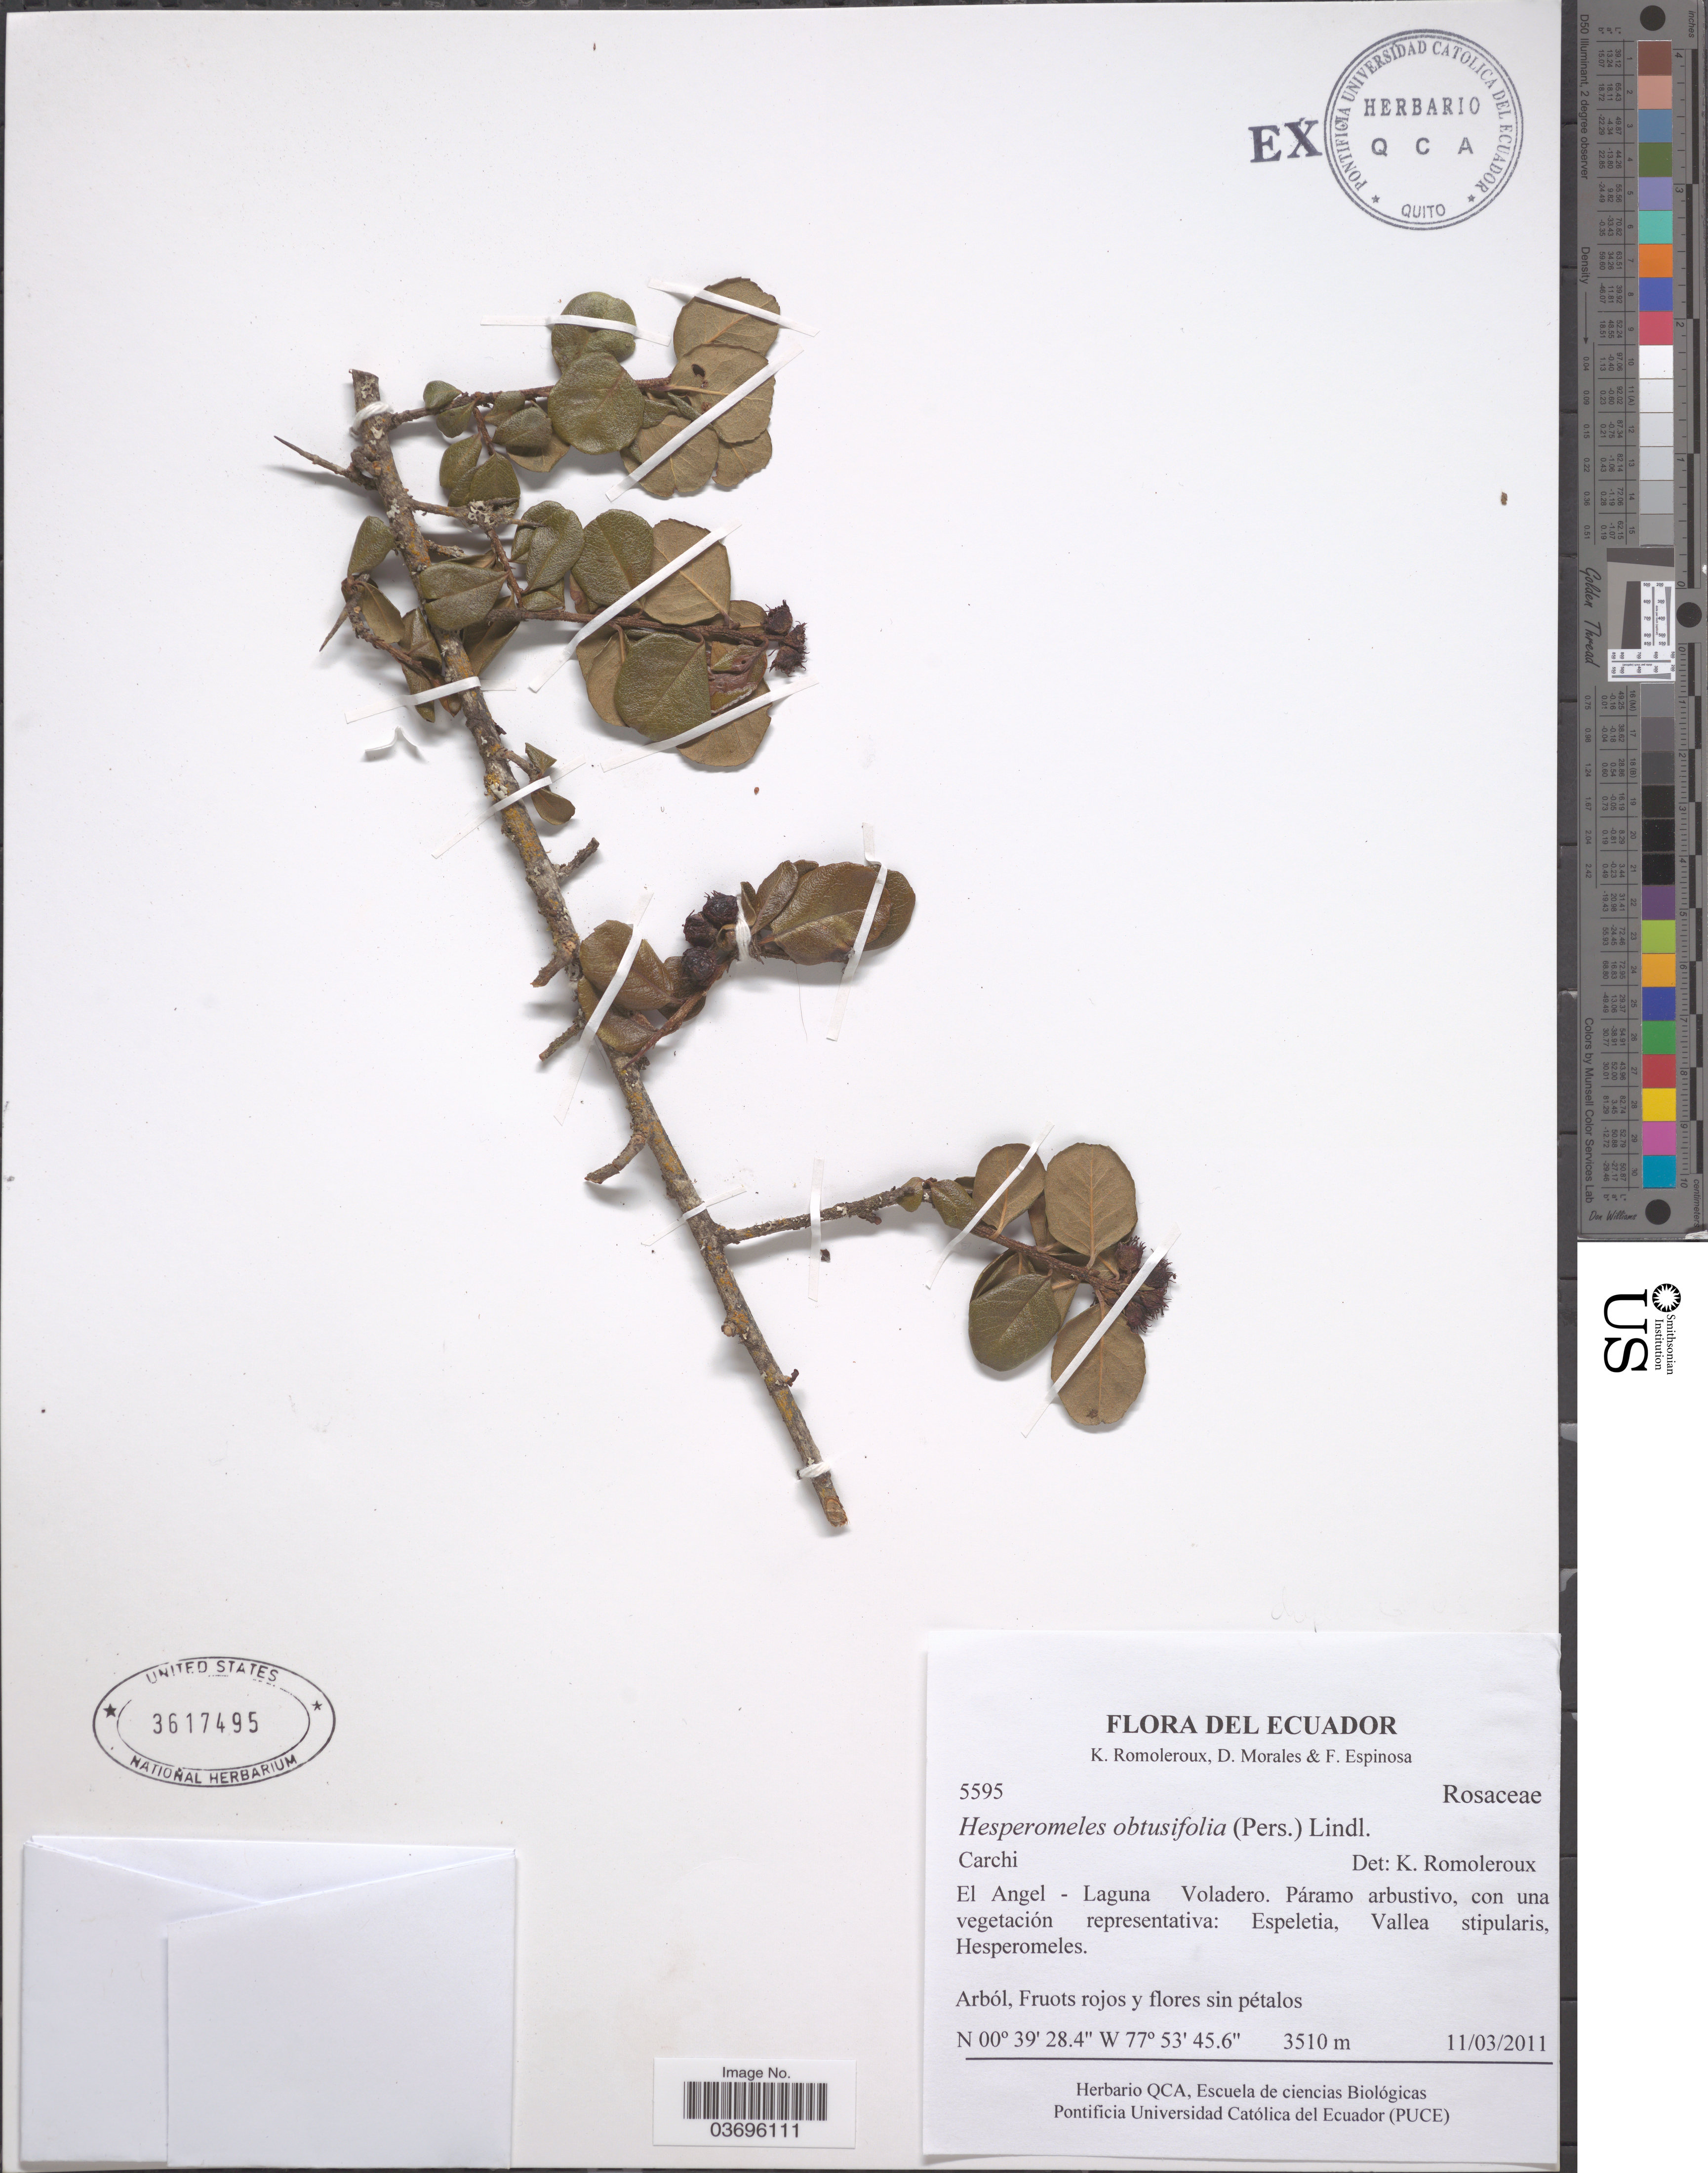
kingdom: Plantae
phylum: Tracheophyta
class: Magnoliopsida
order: Rosales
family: Rosaceae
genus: Hesperomeles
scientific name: Hesperomeles obtusifolia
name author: (Pers.) Lindl.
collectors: K. Romoleroux, D. Morales & F. Espinosa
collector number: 5595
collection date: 2011-03-11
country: Ecuador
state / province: Carchi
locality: El Angel - Laguna Voladero.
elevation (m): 3510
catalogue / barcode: US 3617495